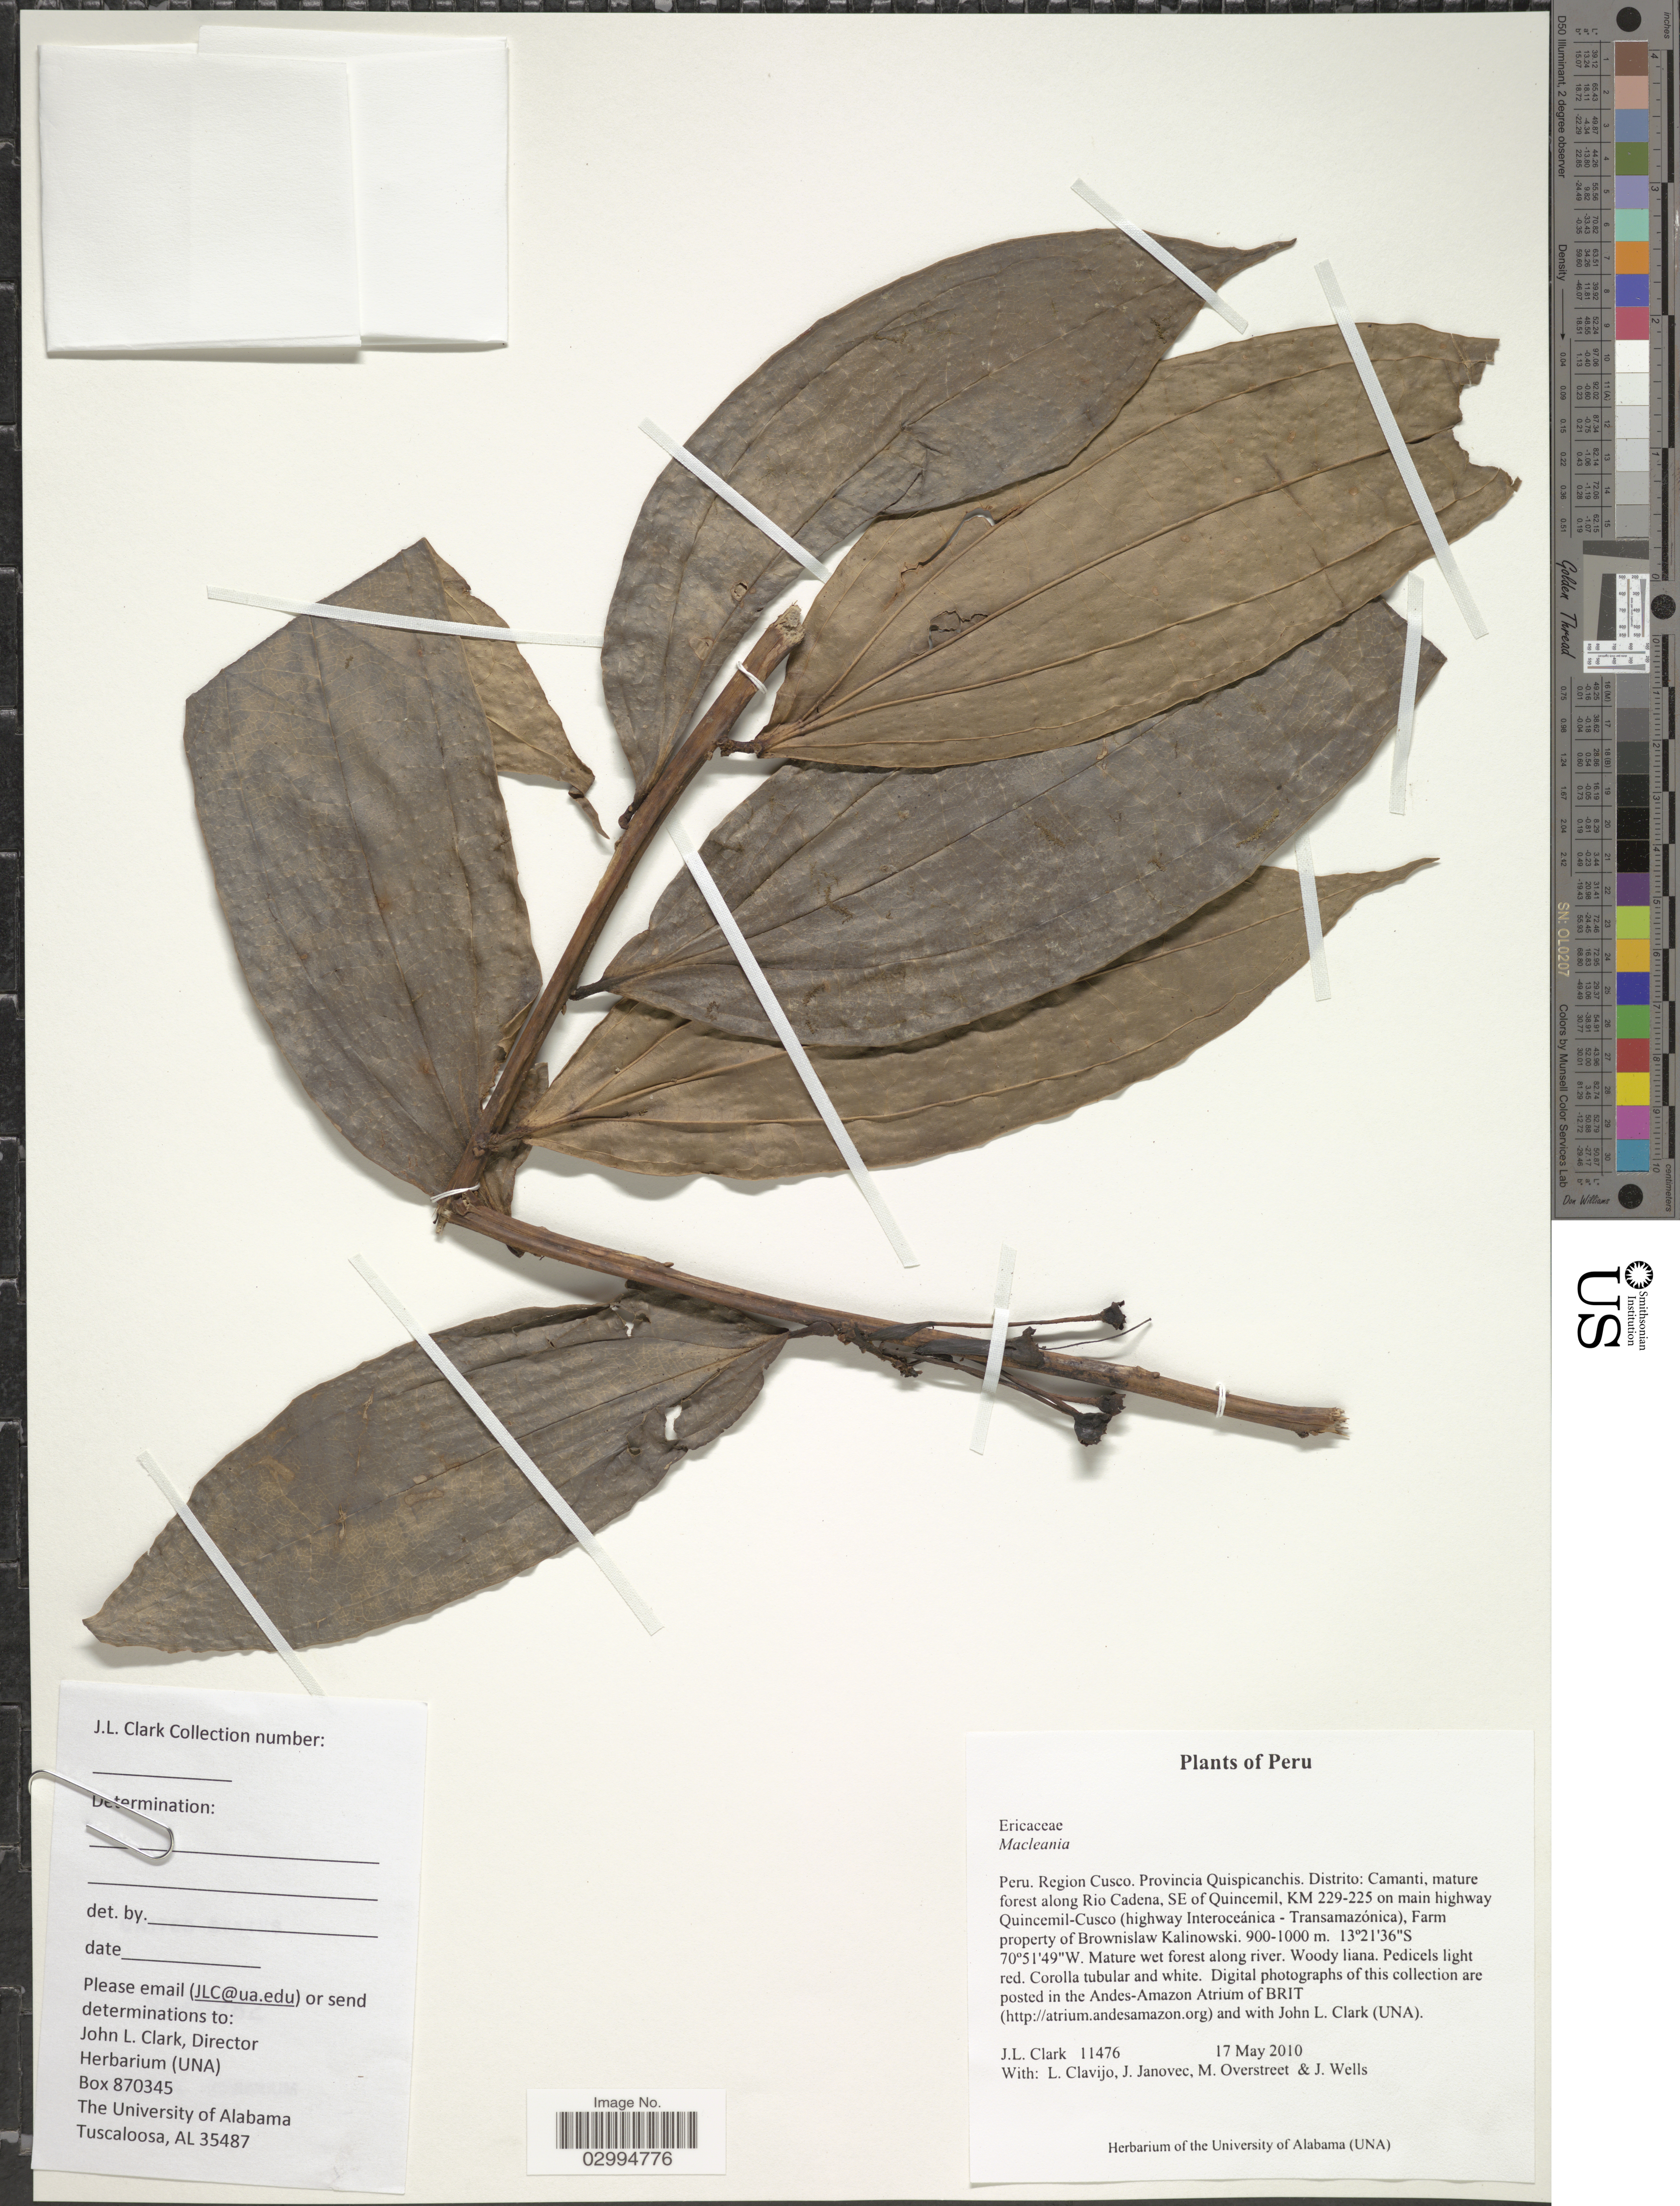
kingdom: Plantae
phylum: Tracheophyta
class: Magnoliopsida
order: Ericales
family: Ericaceae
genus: Macleania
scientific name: Macleania sp.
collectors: J. L. Clark, L. Clavijo, J. Janovec, M. Overstreet & J. Wells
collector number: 11476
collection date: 2010-05-17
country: Peru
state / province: Cusco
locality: Region Cusco. Provincia Quispicanchis. Distrito: Camanti, mature forest along Rio Cadena, SE of Quincemil, KM 229-225 on main highway Quincemil-Cusco (highway Interoceánica - Transamazónica), Farm property of Brownislaw Kalinowski.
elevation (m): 900